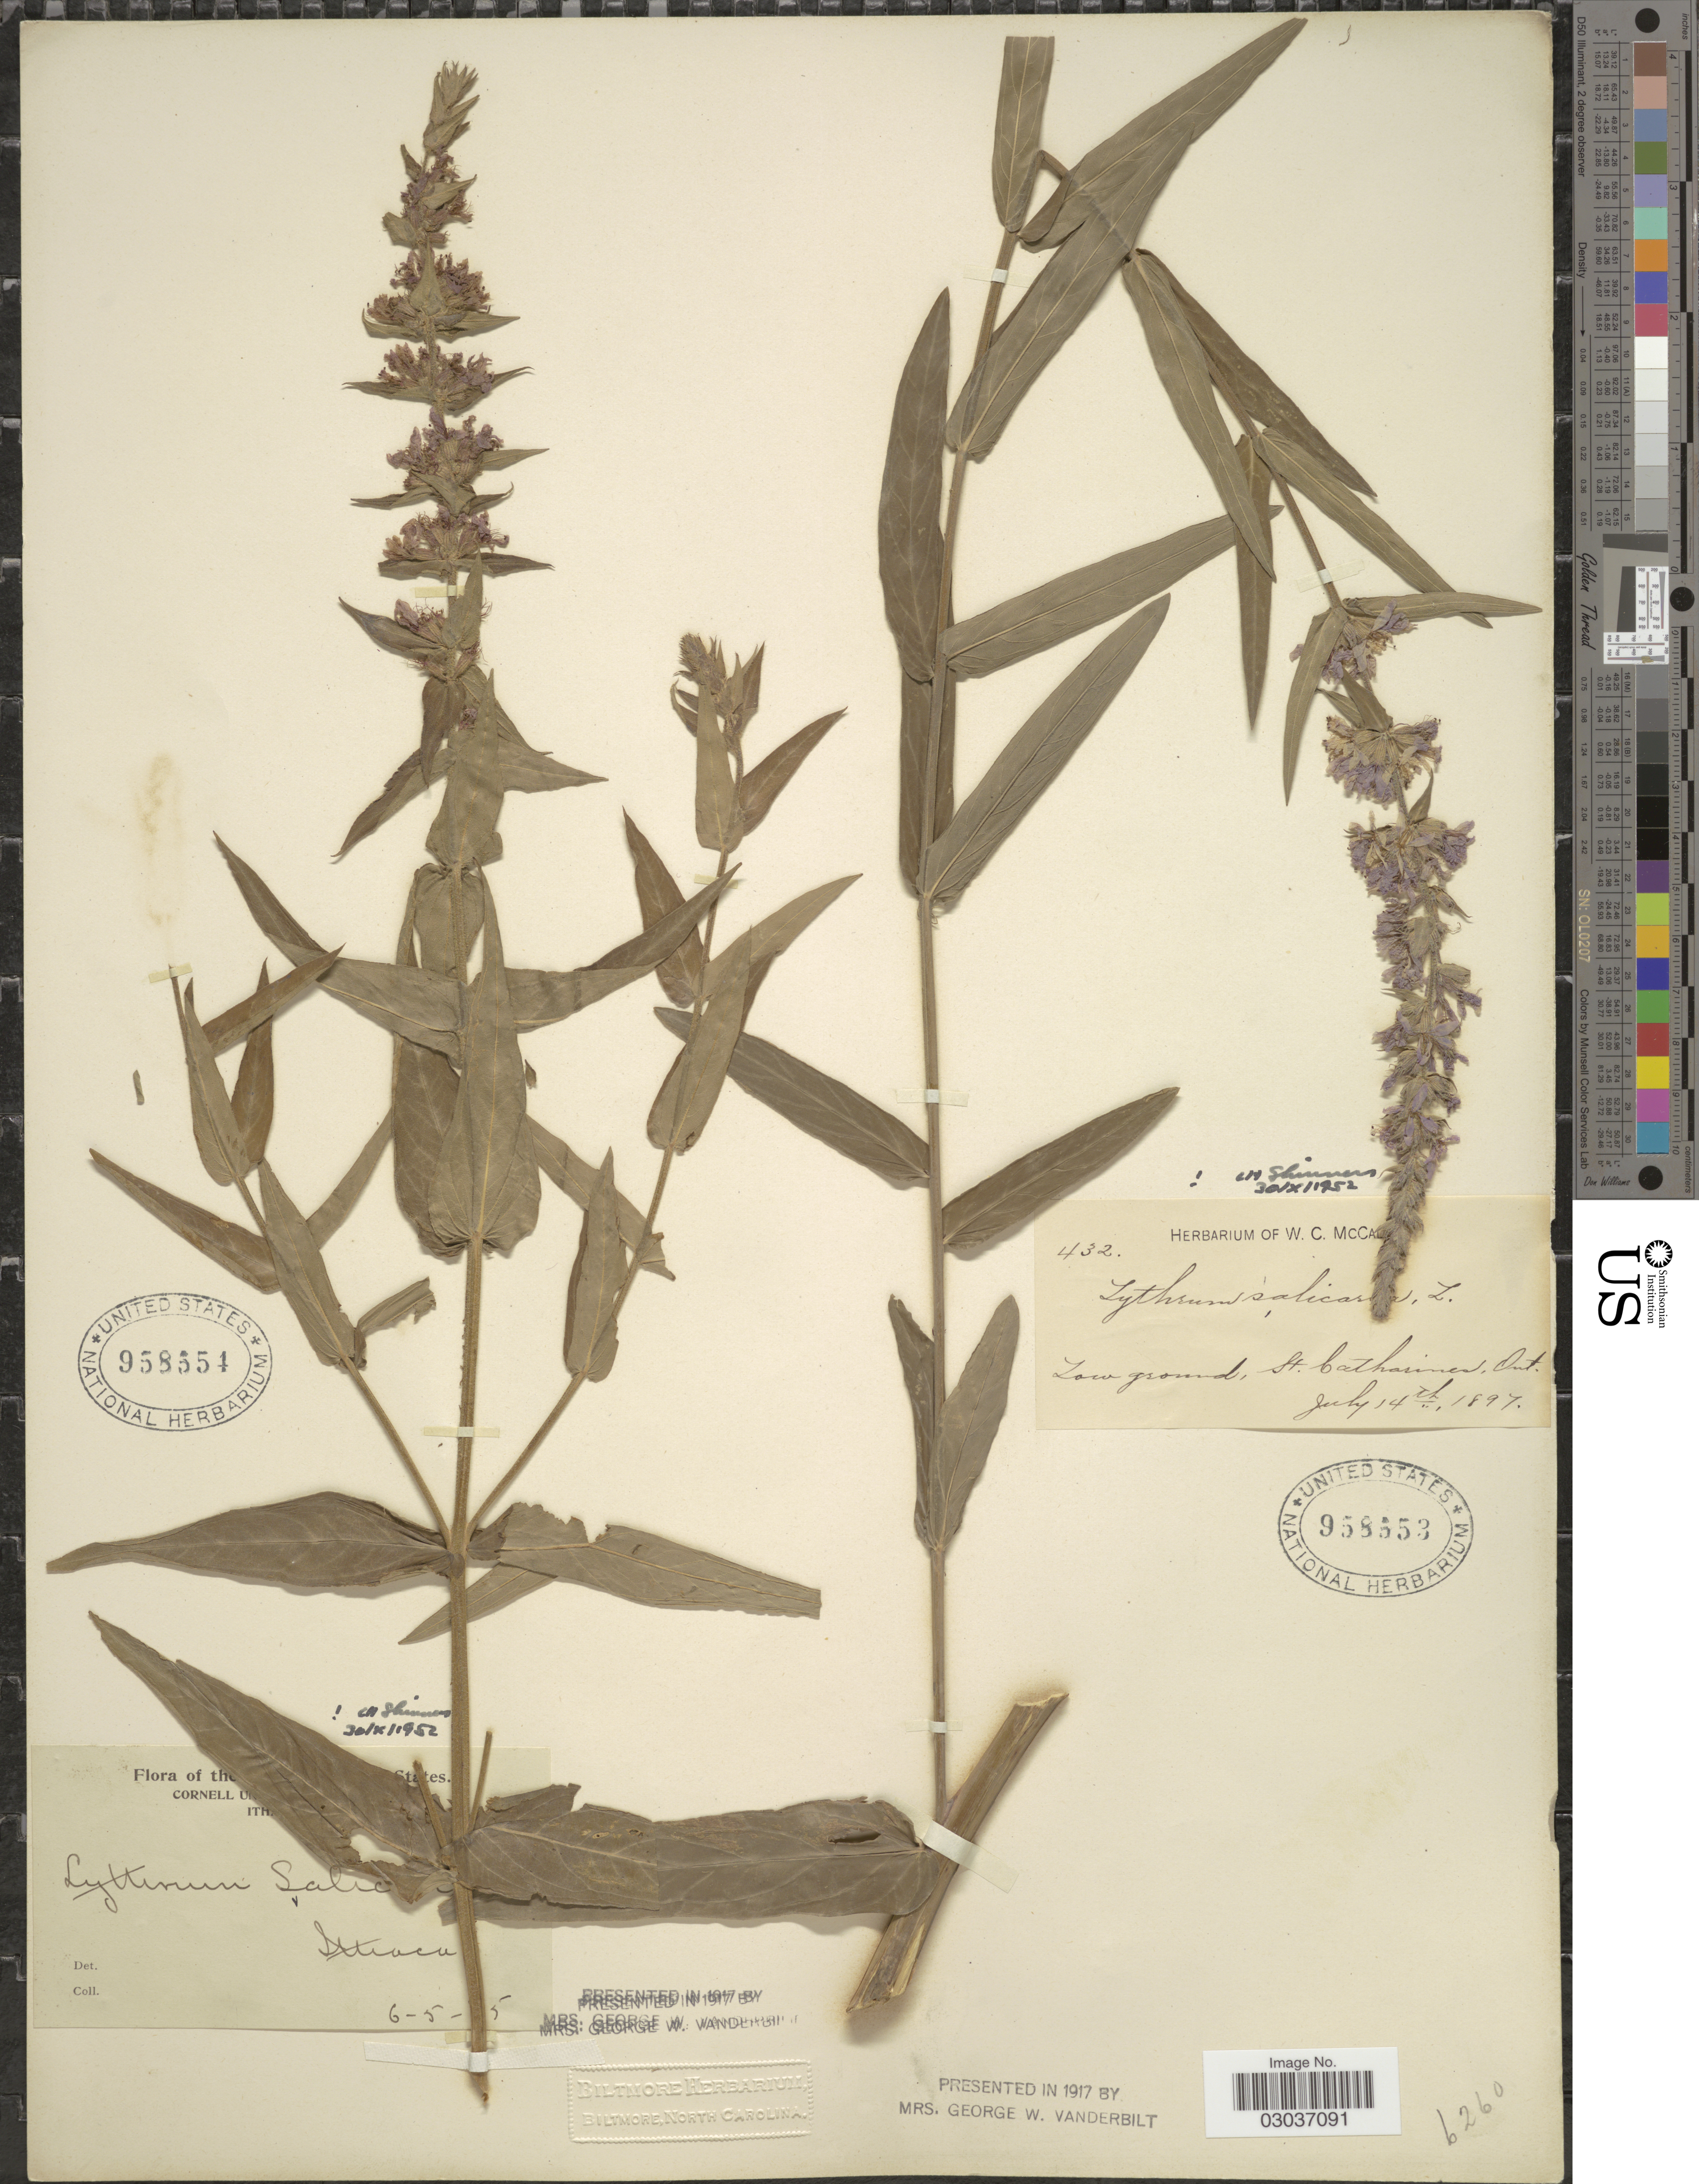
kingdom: Plantae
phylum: Tracheophyta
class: Magnoliopsida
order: Myrtales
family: Lythraceae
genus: Lythrum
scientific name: Lythrum salicaria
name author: L.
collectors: ex herb. W. C. McCalla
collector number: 432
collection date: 1897-07-14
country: Canada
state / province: Ontario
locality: Low ground, St. Catherines.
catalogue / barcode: US 958553-2